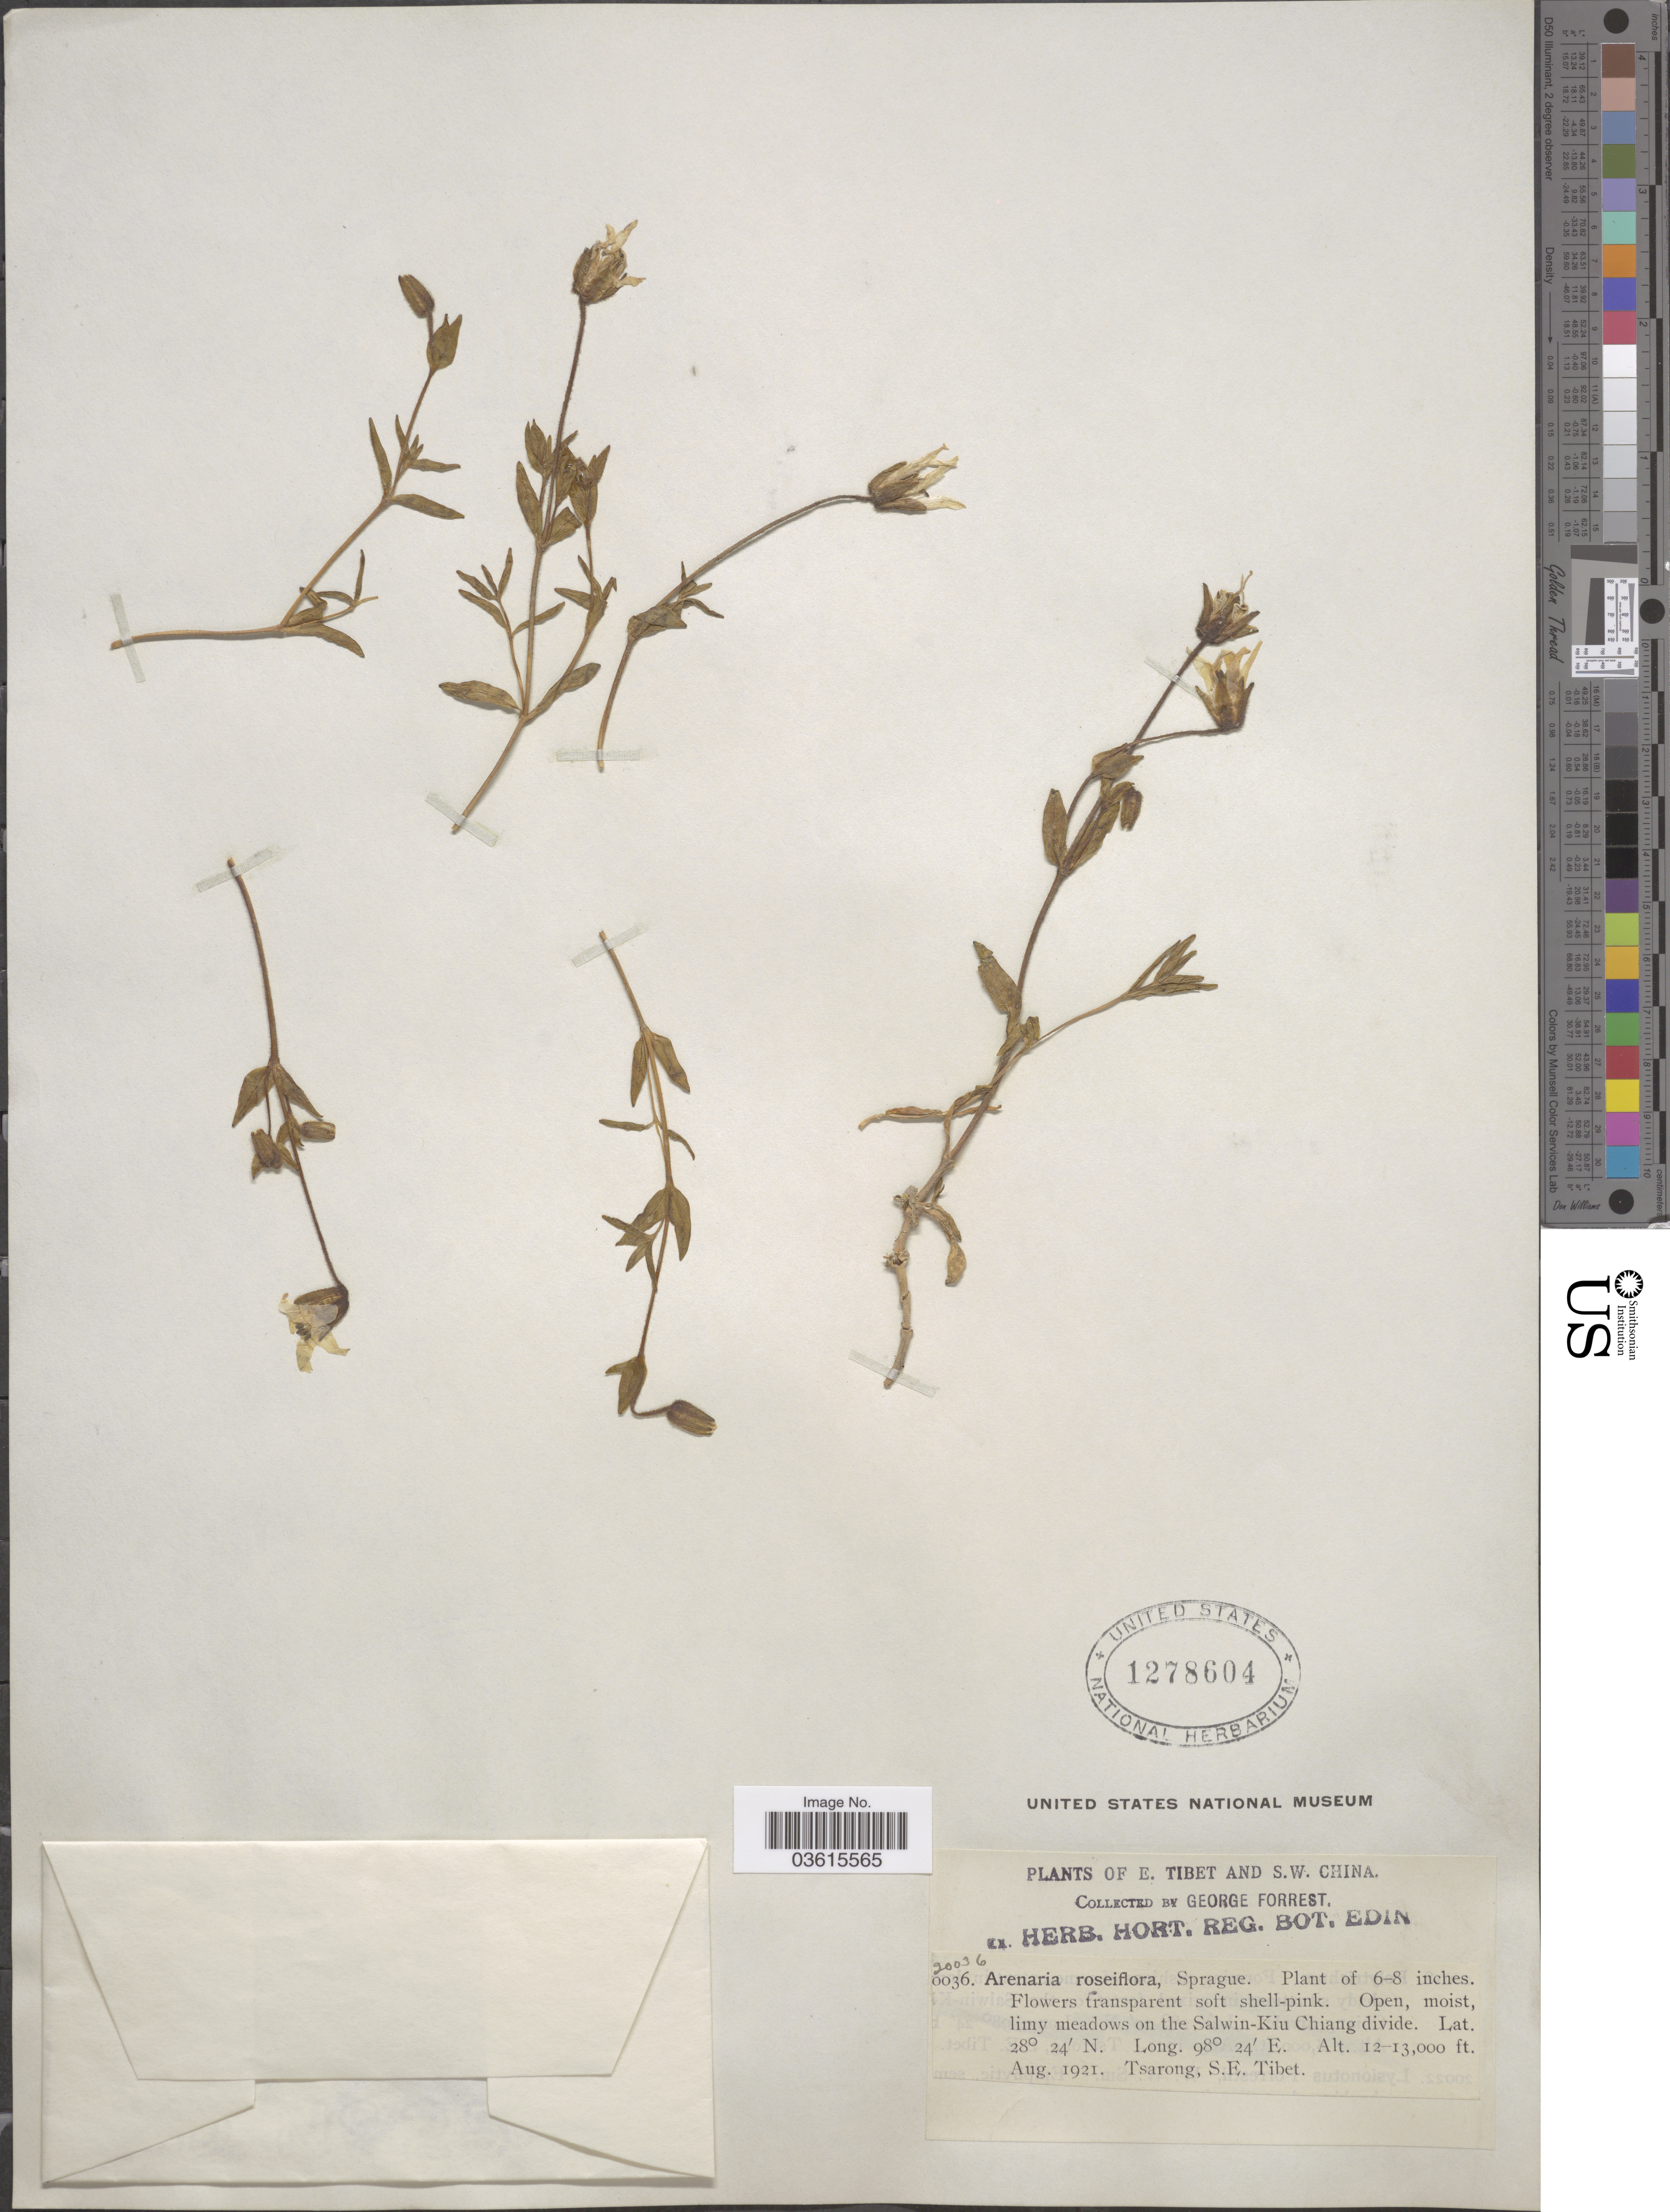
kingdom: Plantae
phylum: Tracheophyta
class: Magnoliopsida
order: Caryophyllales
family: Caryophyllaceae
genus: Arenaria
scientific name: Arenaria roseiflora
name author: Sprague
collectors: G. Forrest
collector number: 20036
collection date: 1921-08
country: China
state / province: Xizang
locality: E. Tibet and S.W. China. Open, moist, limy meadows on the Salwin-Kiu Chiang divide. Tsarong, S.E. Tibet.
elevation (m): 3658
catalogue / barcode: US 1278604